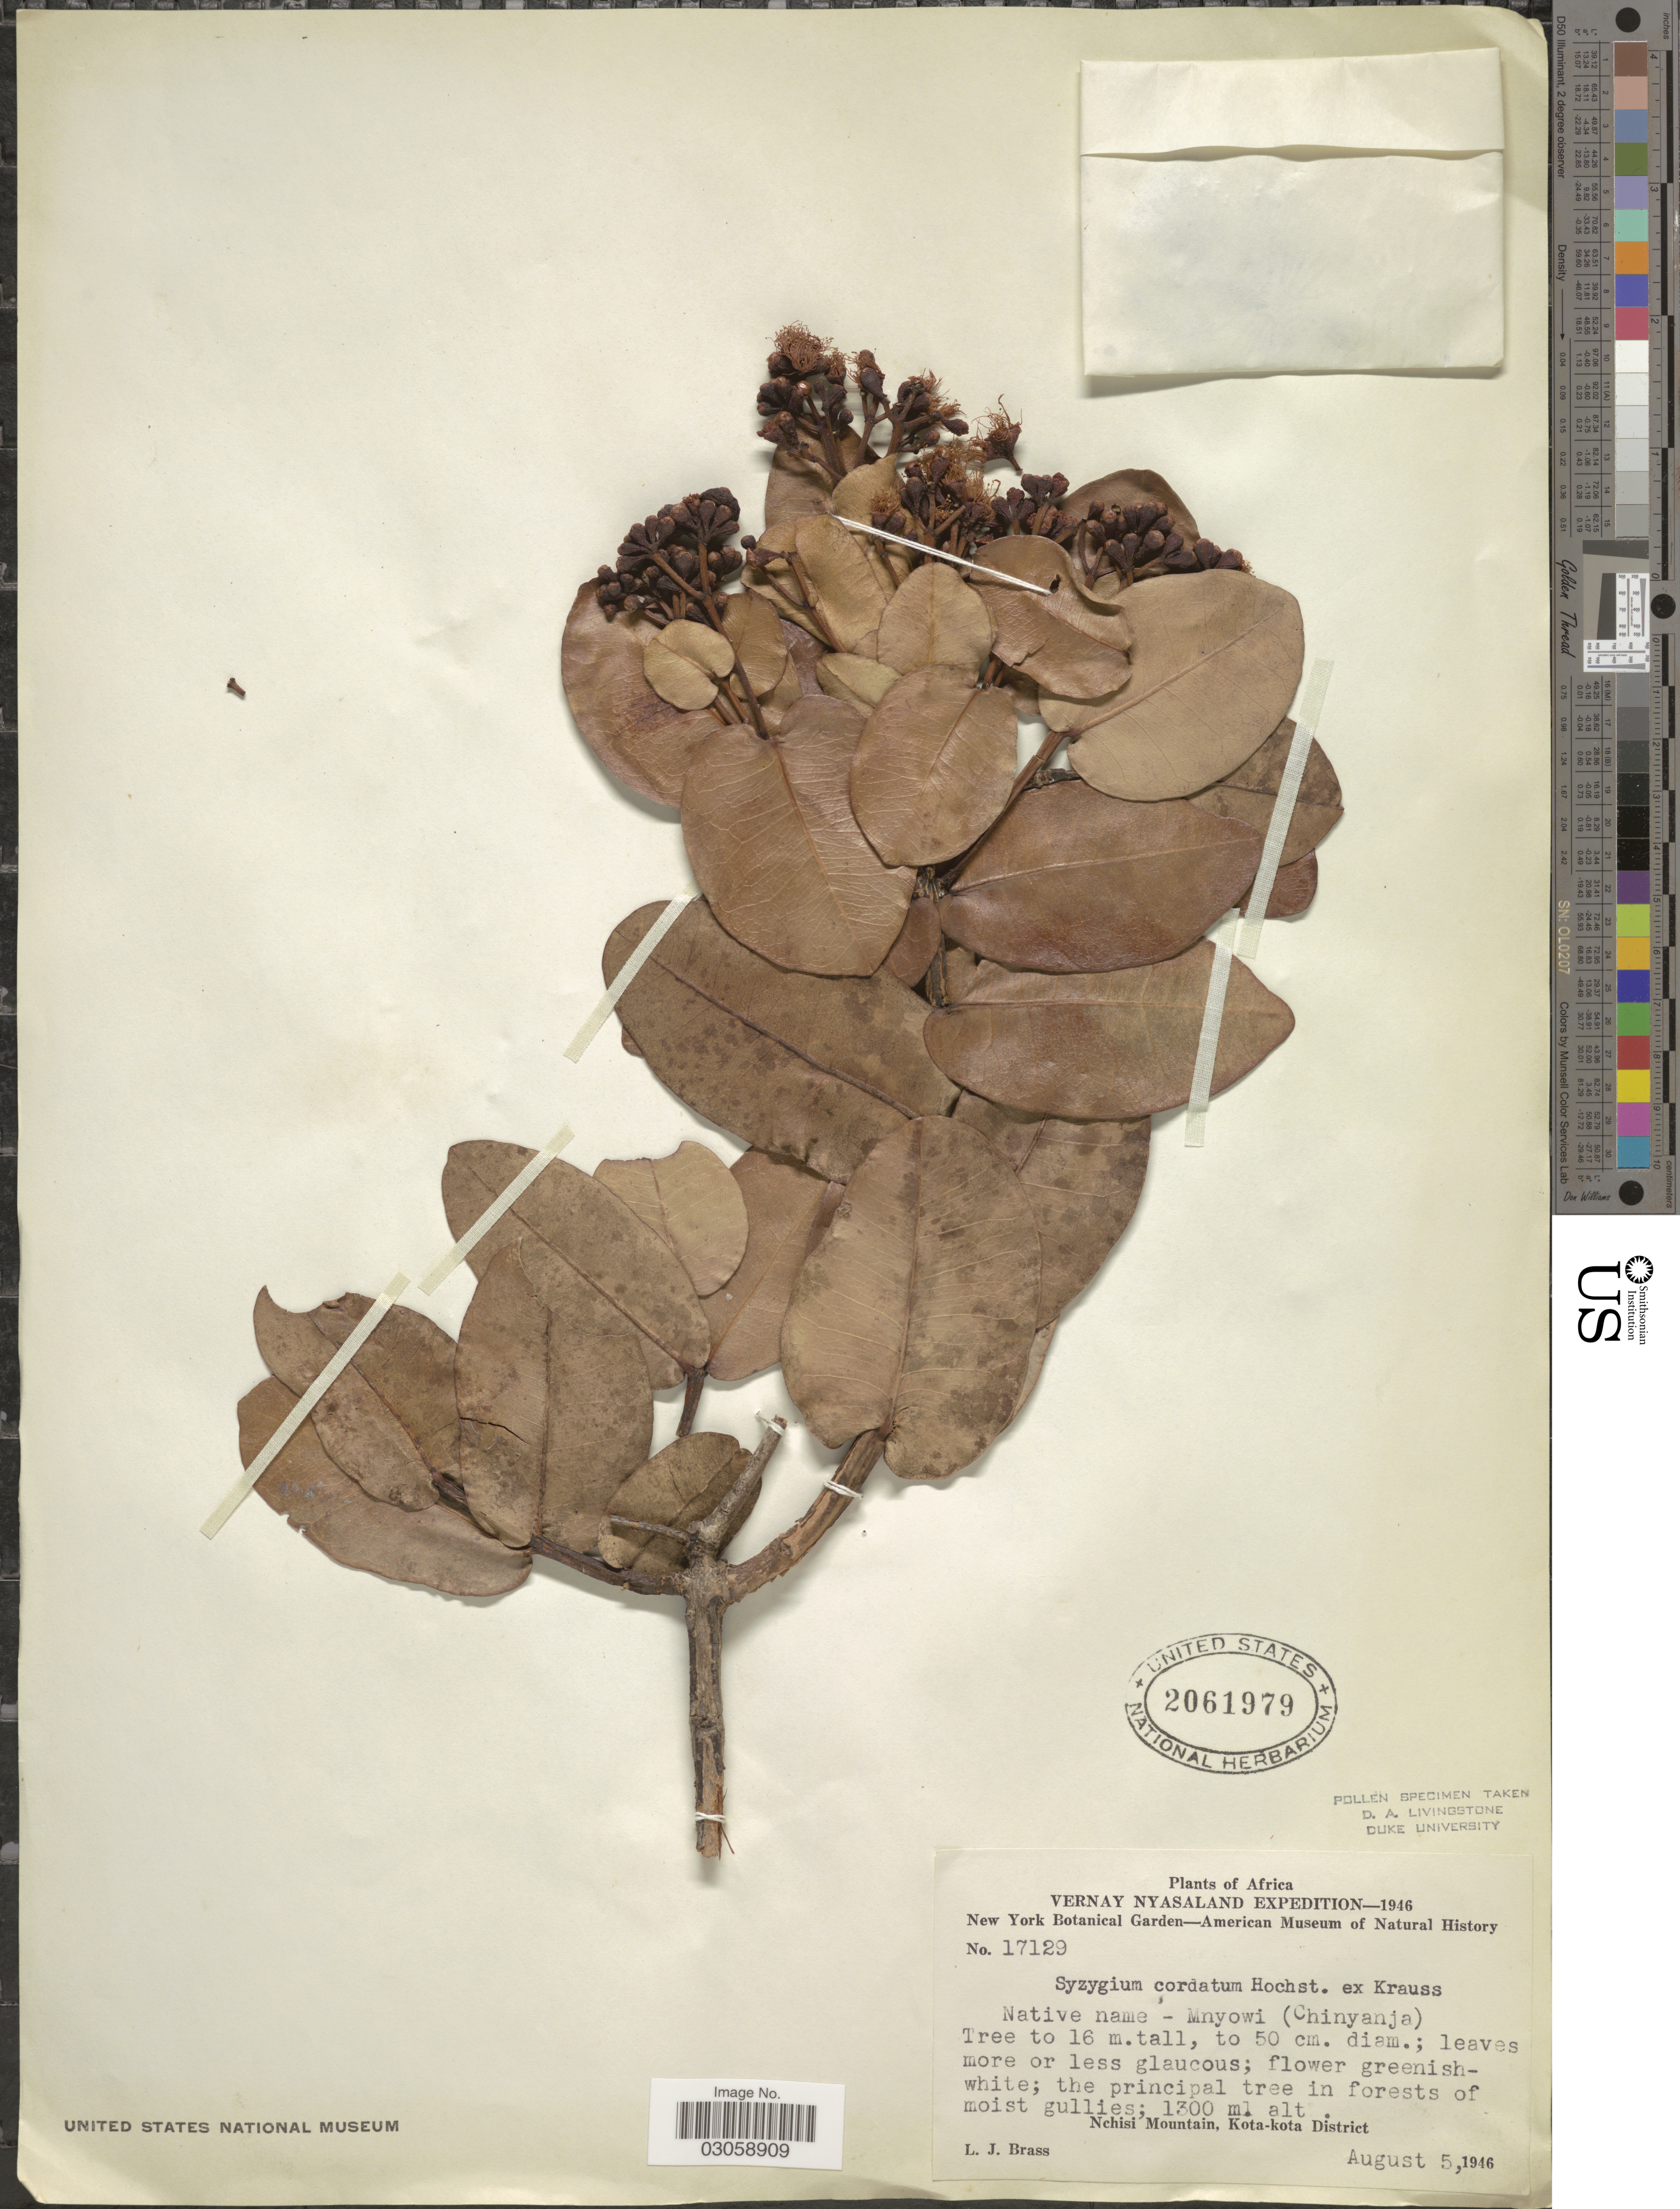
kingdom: Plantae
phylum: Tracheophyta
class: Magnoliopsida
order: Myrtales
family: Myrtaceae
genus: Syzygium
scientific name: Syzygium cordatum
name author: Hochst. ex Krauss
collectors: L. J. Brass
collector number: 17129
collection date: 1946-08-05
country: Malawi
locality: Vernay Nyasaland, Nchisi Mountain, Kota-Kota District.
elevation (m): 1300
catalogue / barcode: US 2061979